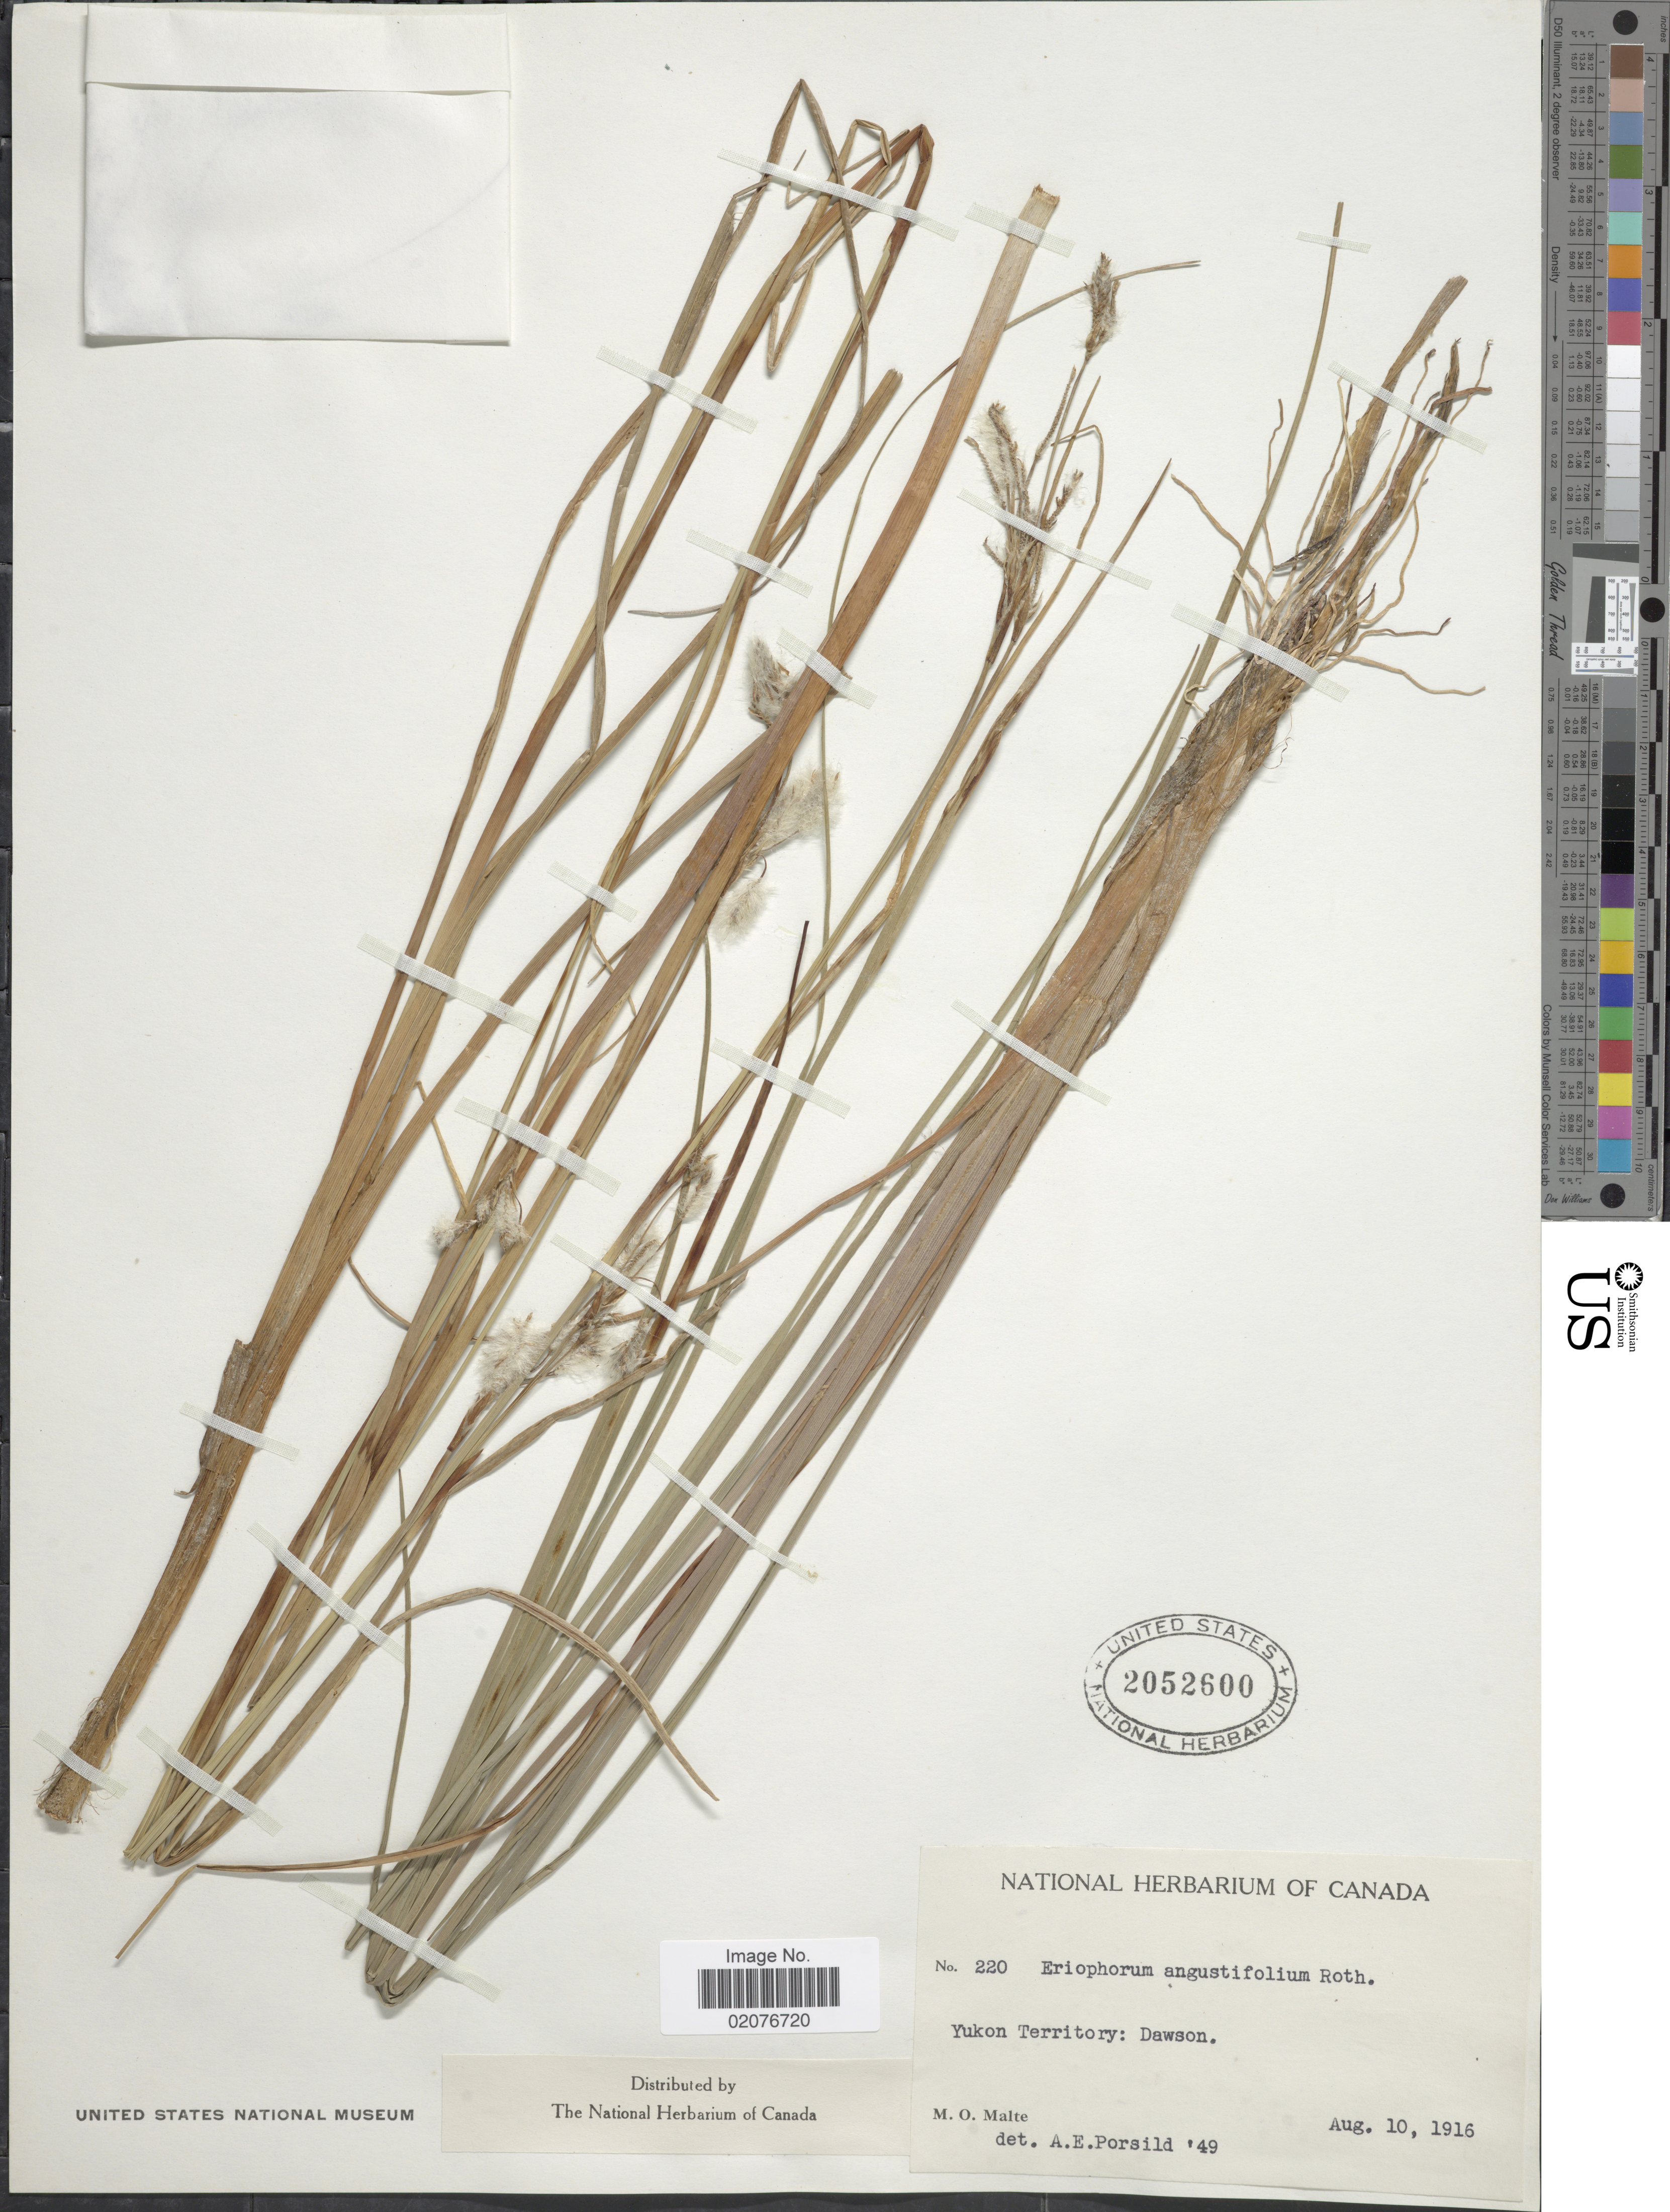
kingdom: Plantae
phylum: Tracheophyta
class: Liliopsida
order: Poales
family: Cyperaceae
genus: Eriophorum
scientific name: Eriophorum angustifolium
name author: Honck.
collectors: M. O. Malte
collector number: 220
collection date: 1916-08-10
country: Canada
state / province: Yukon Territory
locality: Dawson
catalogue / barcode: US 2052600